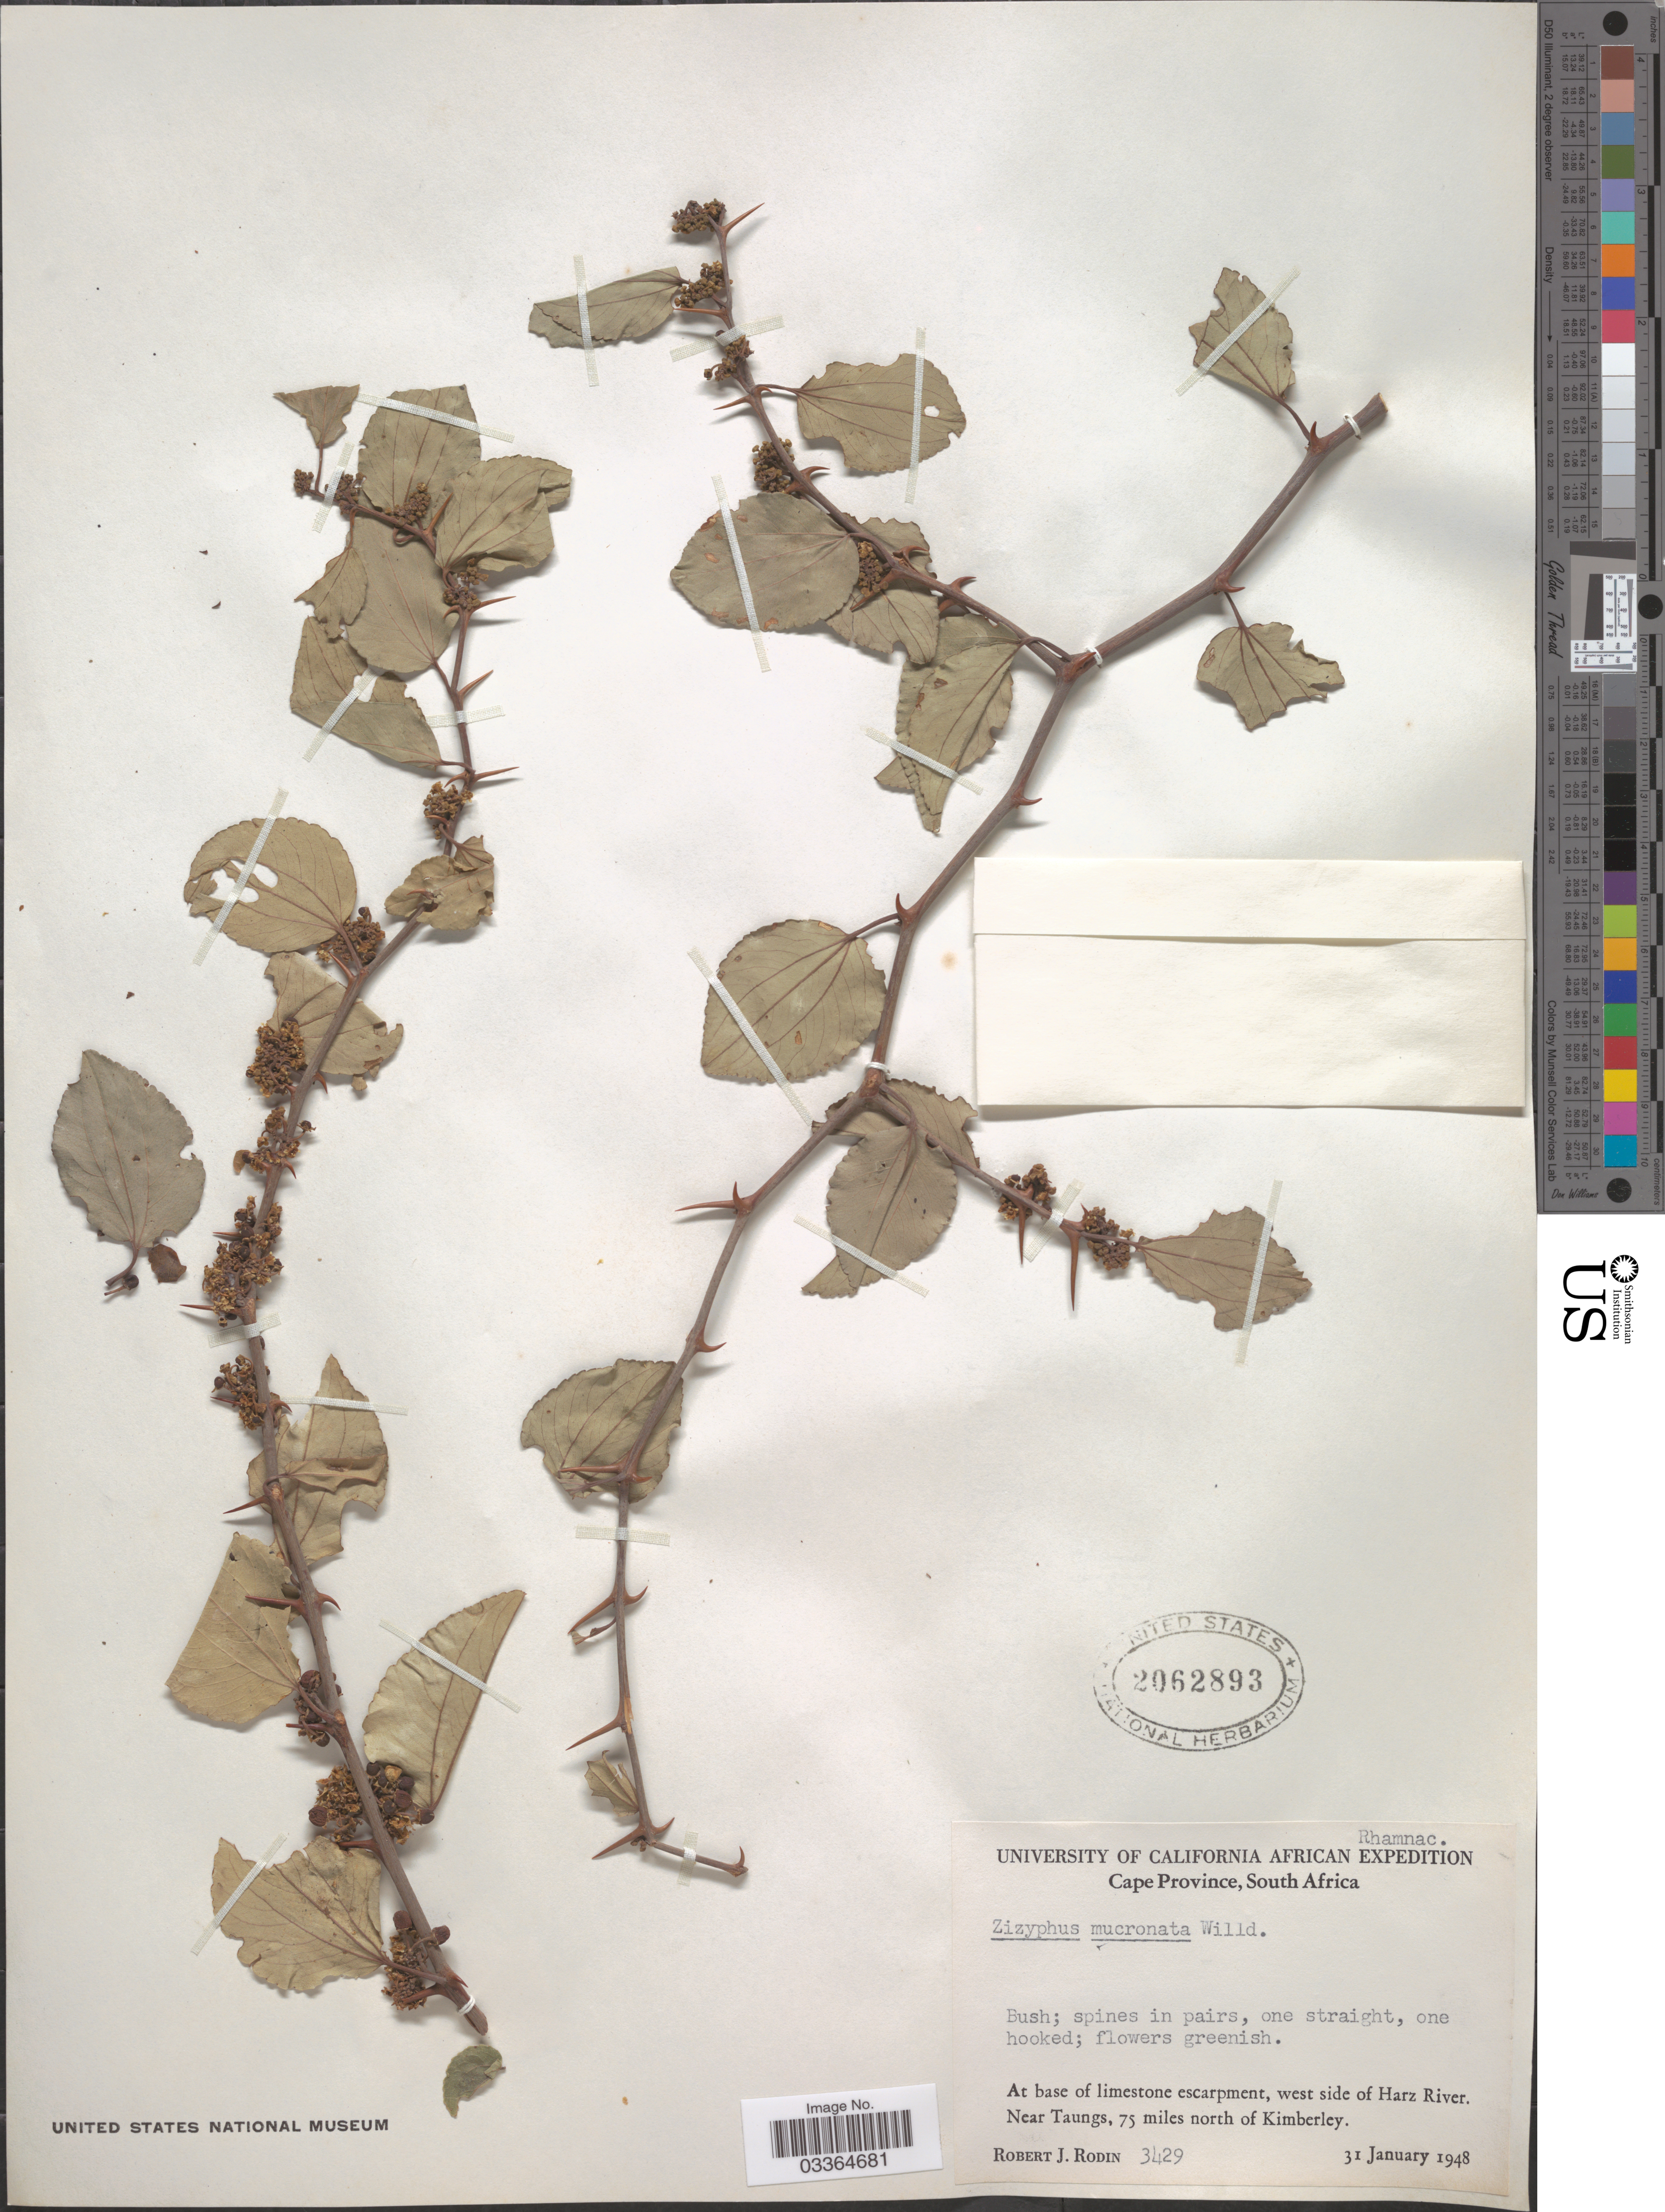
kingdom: Plantae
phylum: Tracheophyta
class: Magnoliopsida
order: Rosales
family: Rhamnaceae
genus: Ziziphus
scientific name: Ziziphus mucronata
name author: Willd.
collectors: R. J. Rodin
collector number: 3429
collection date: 1948-01-31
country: South Africa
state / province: Northern Cape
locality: At base of limestone escarpment, west side of Harz River. Near Taungs, 75 miles north of Kimberley.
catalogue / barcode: US 2062893